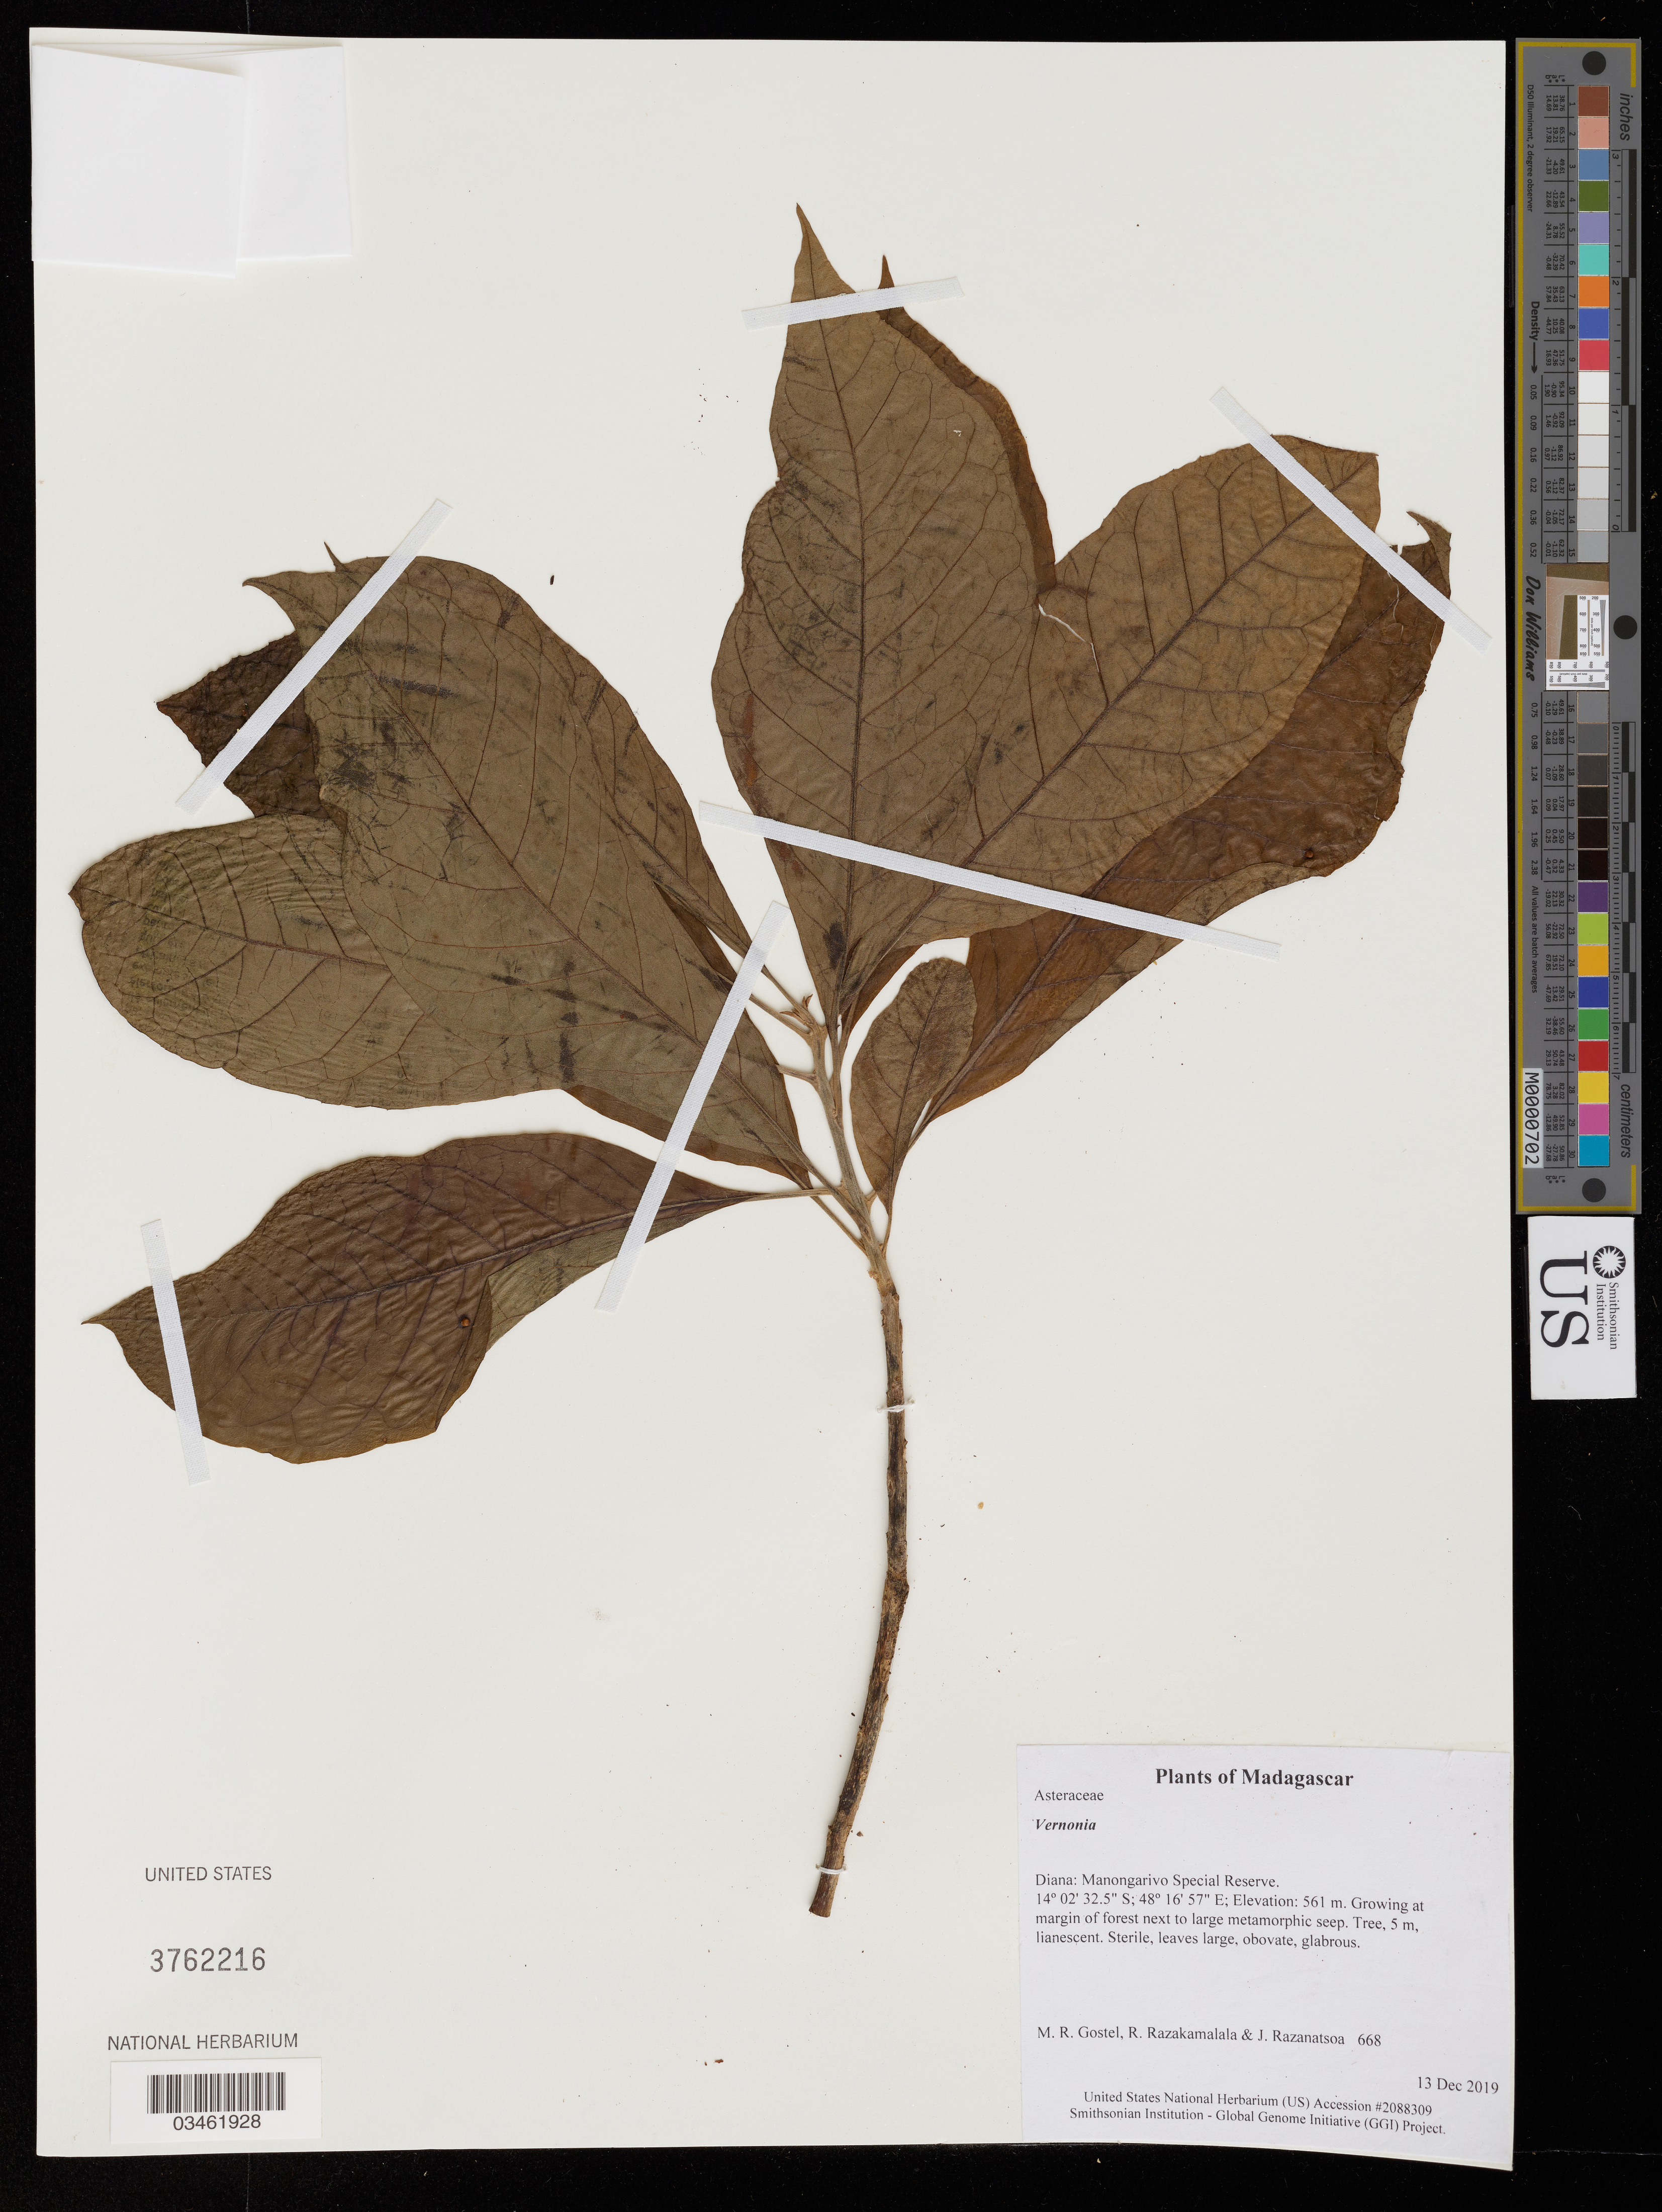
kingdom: Plantae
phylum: Tracheophyta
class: Magnoliopsida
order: Asterales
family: Asteraceae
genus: Vernonia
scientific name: Vernonia sp.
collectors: M. R. Gostel, R. Razakamalala & J. Razanatsoa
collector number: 668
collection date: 2019-12-13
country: Madagascar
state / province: Diana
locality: Manongarivo Special Reserve.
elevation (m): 561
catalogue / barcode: US 3762216